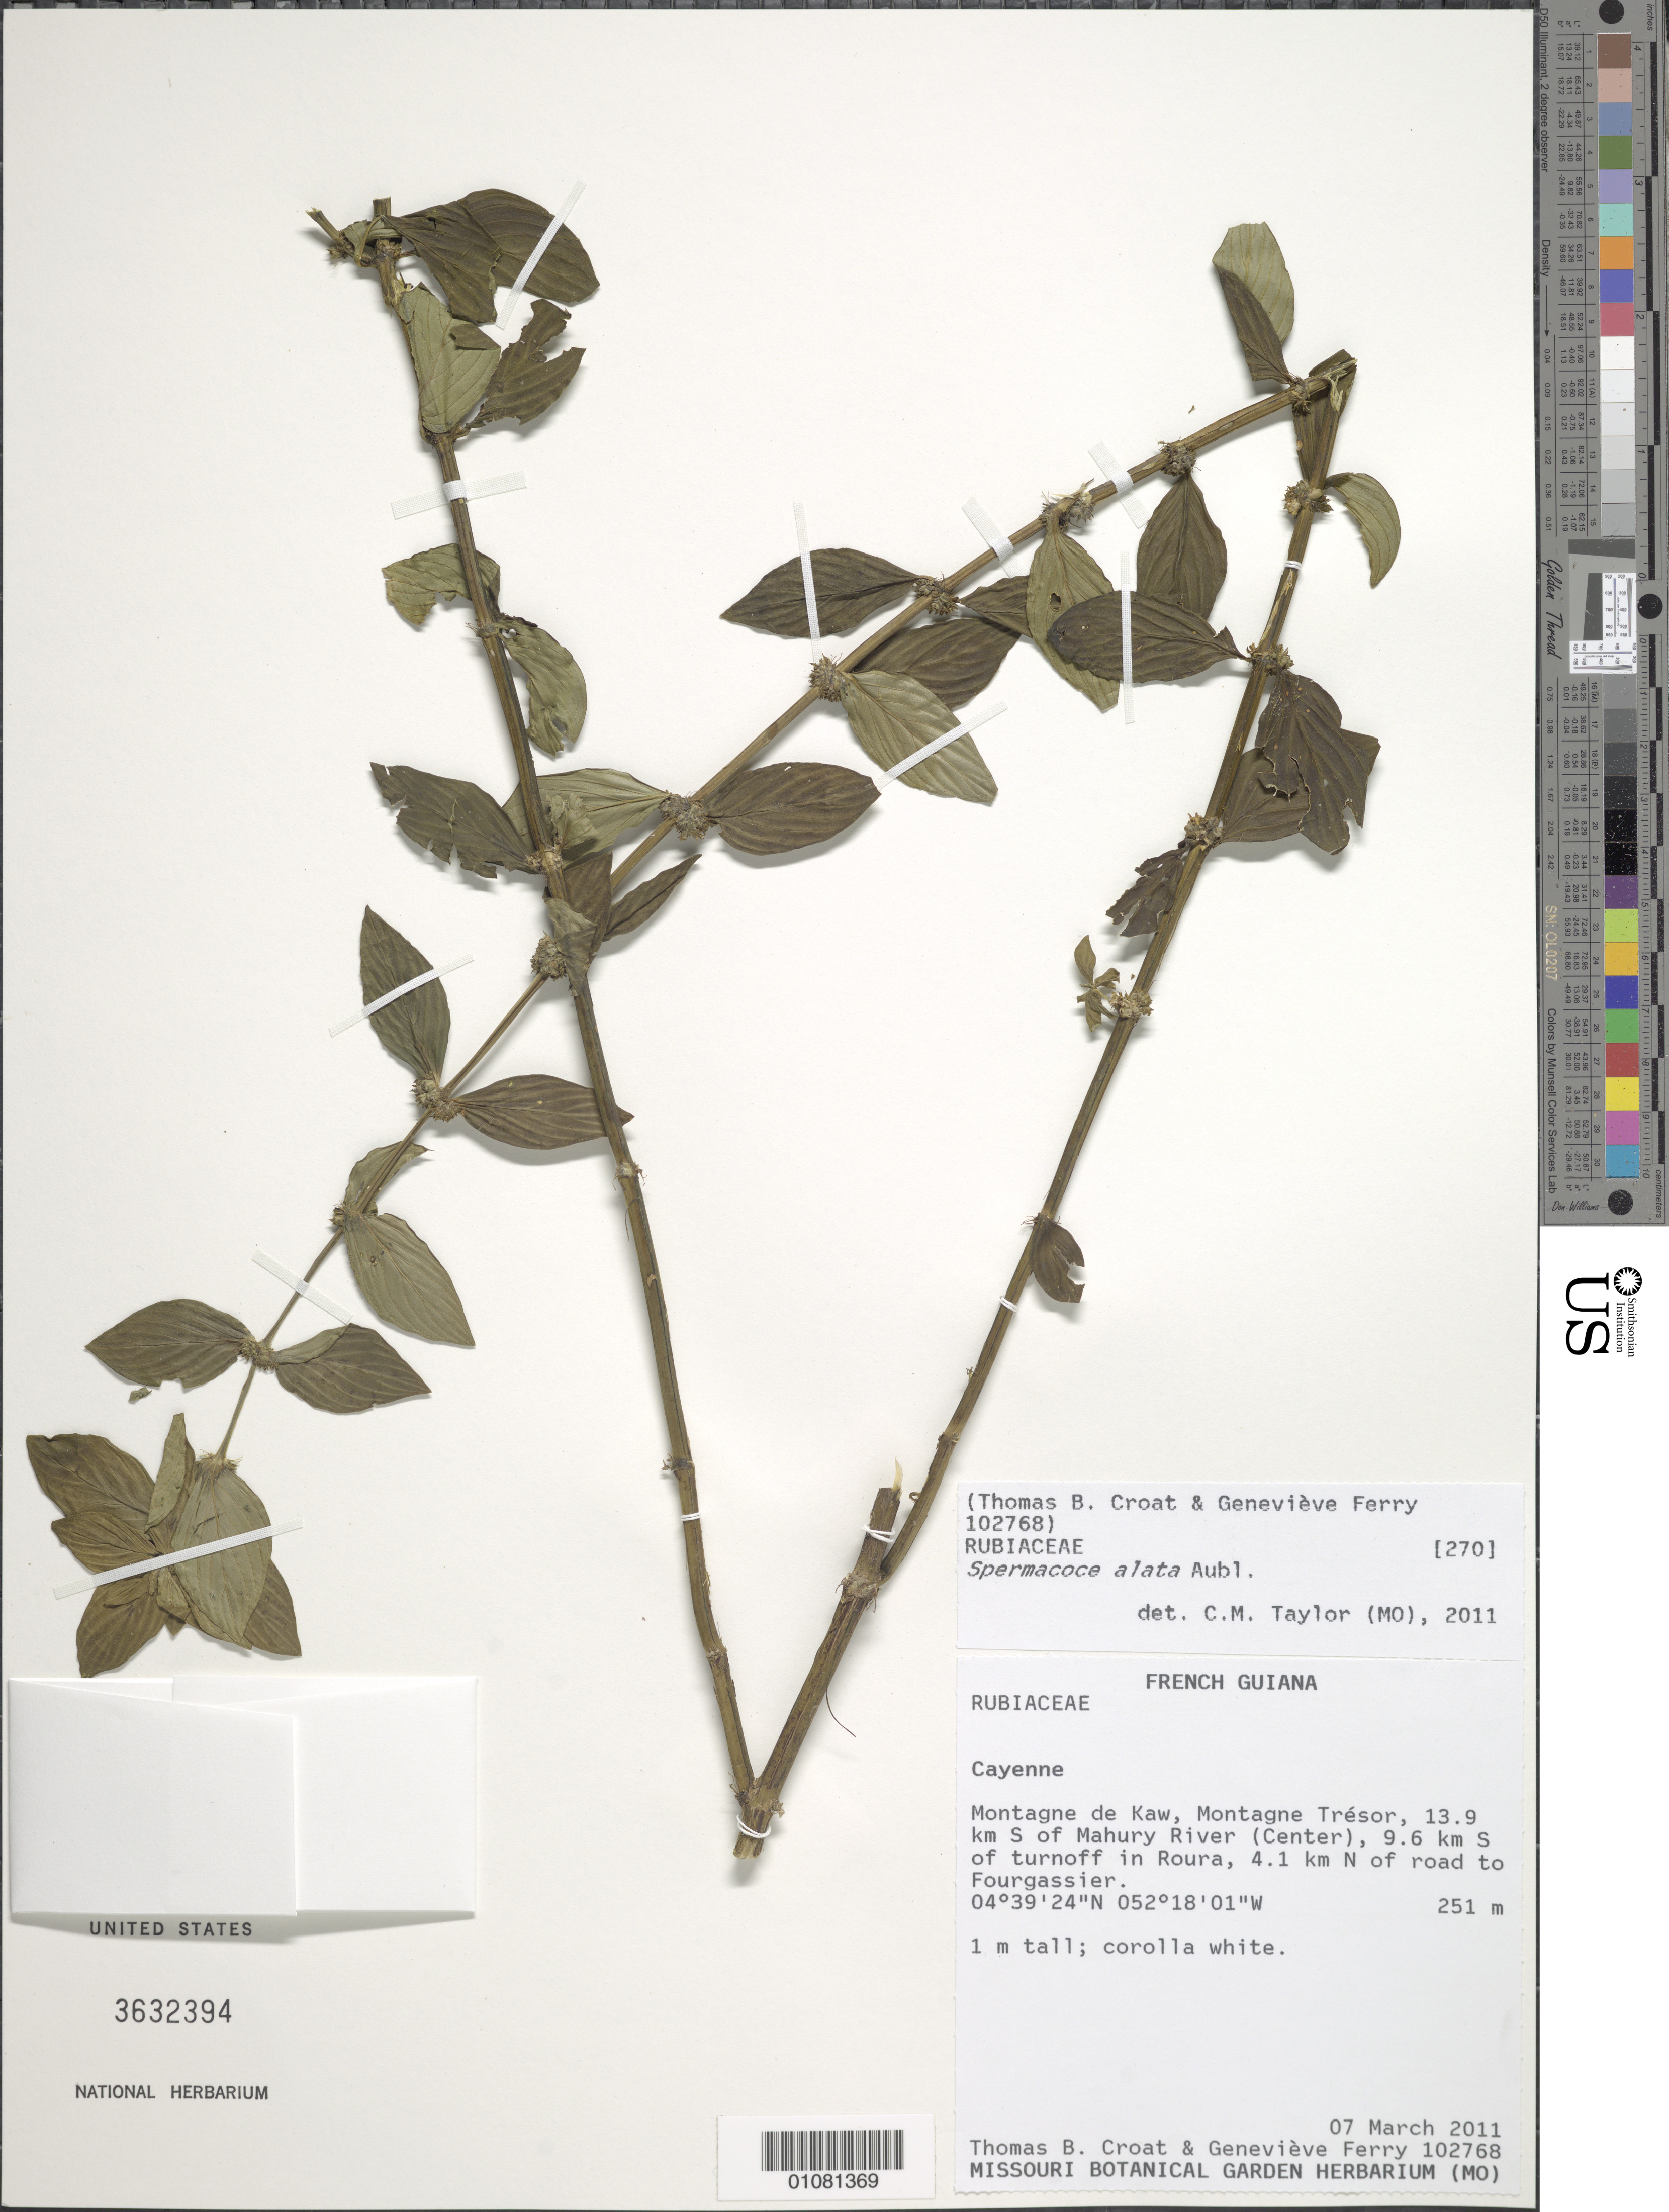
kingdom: Plantae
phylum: Tracheophyta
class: Magnoliopsida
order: Gentianales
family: Rubiaceae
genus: Spermacoce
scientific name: Spermacoce alata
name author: Aubl.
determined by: Taylor, Charlotte M.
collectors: T. B. Croat & G. Ferry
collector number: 102768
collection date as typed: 7-Mar-11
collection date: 1911-03-07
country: French Guiana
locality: Montagne de Kaw, Montagne Trésor, 13.9km S of Mahury River (Center), 9.6km S of turnoff in Roura, 4.1km N of road to Fourgassier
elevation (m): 251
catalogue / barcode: US 3632394